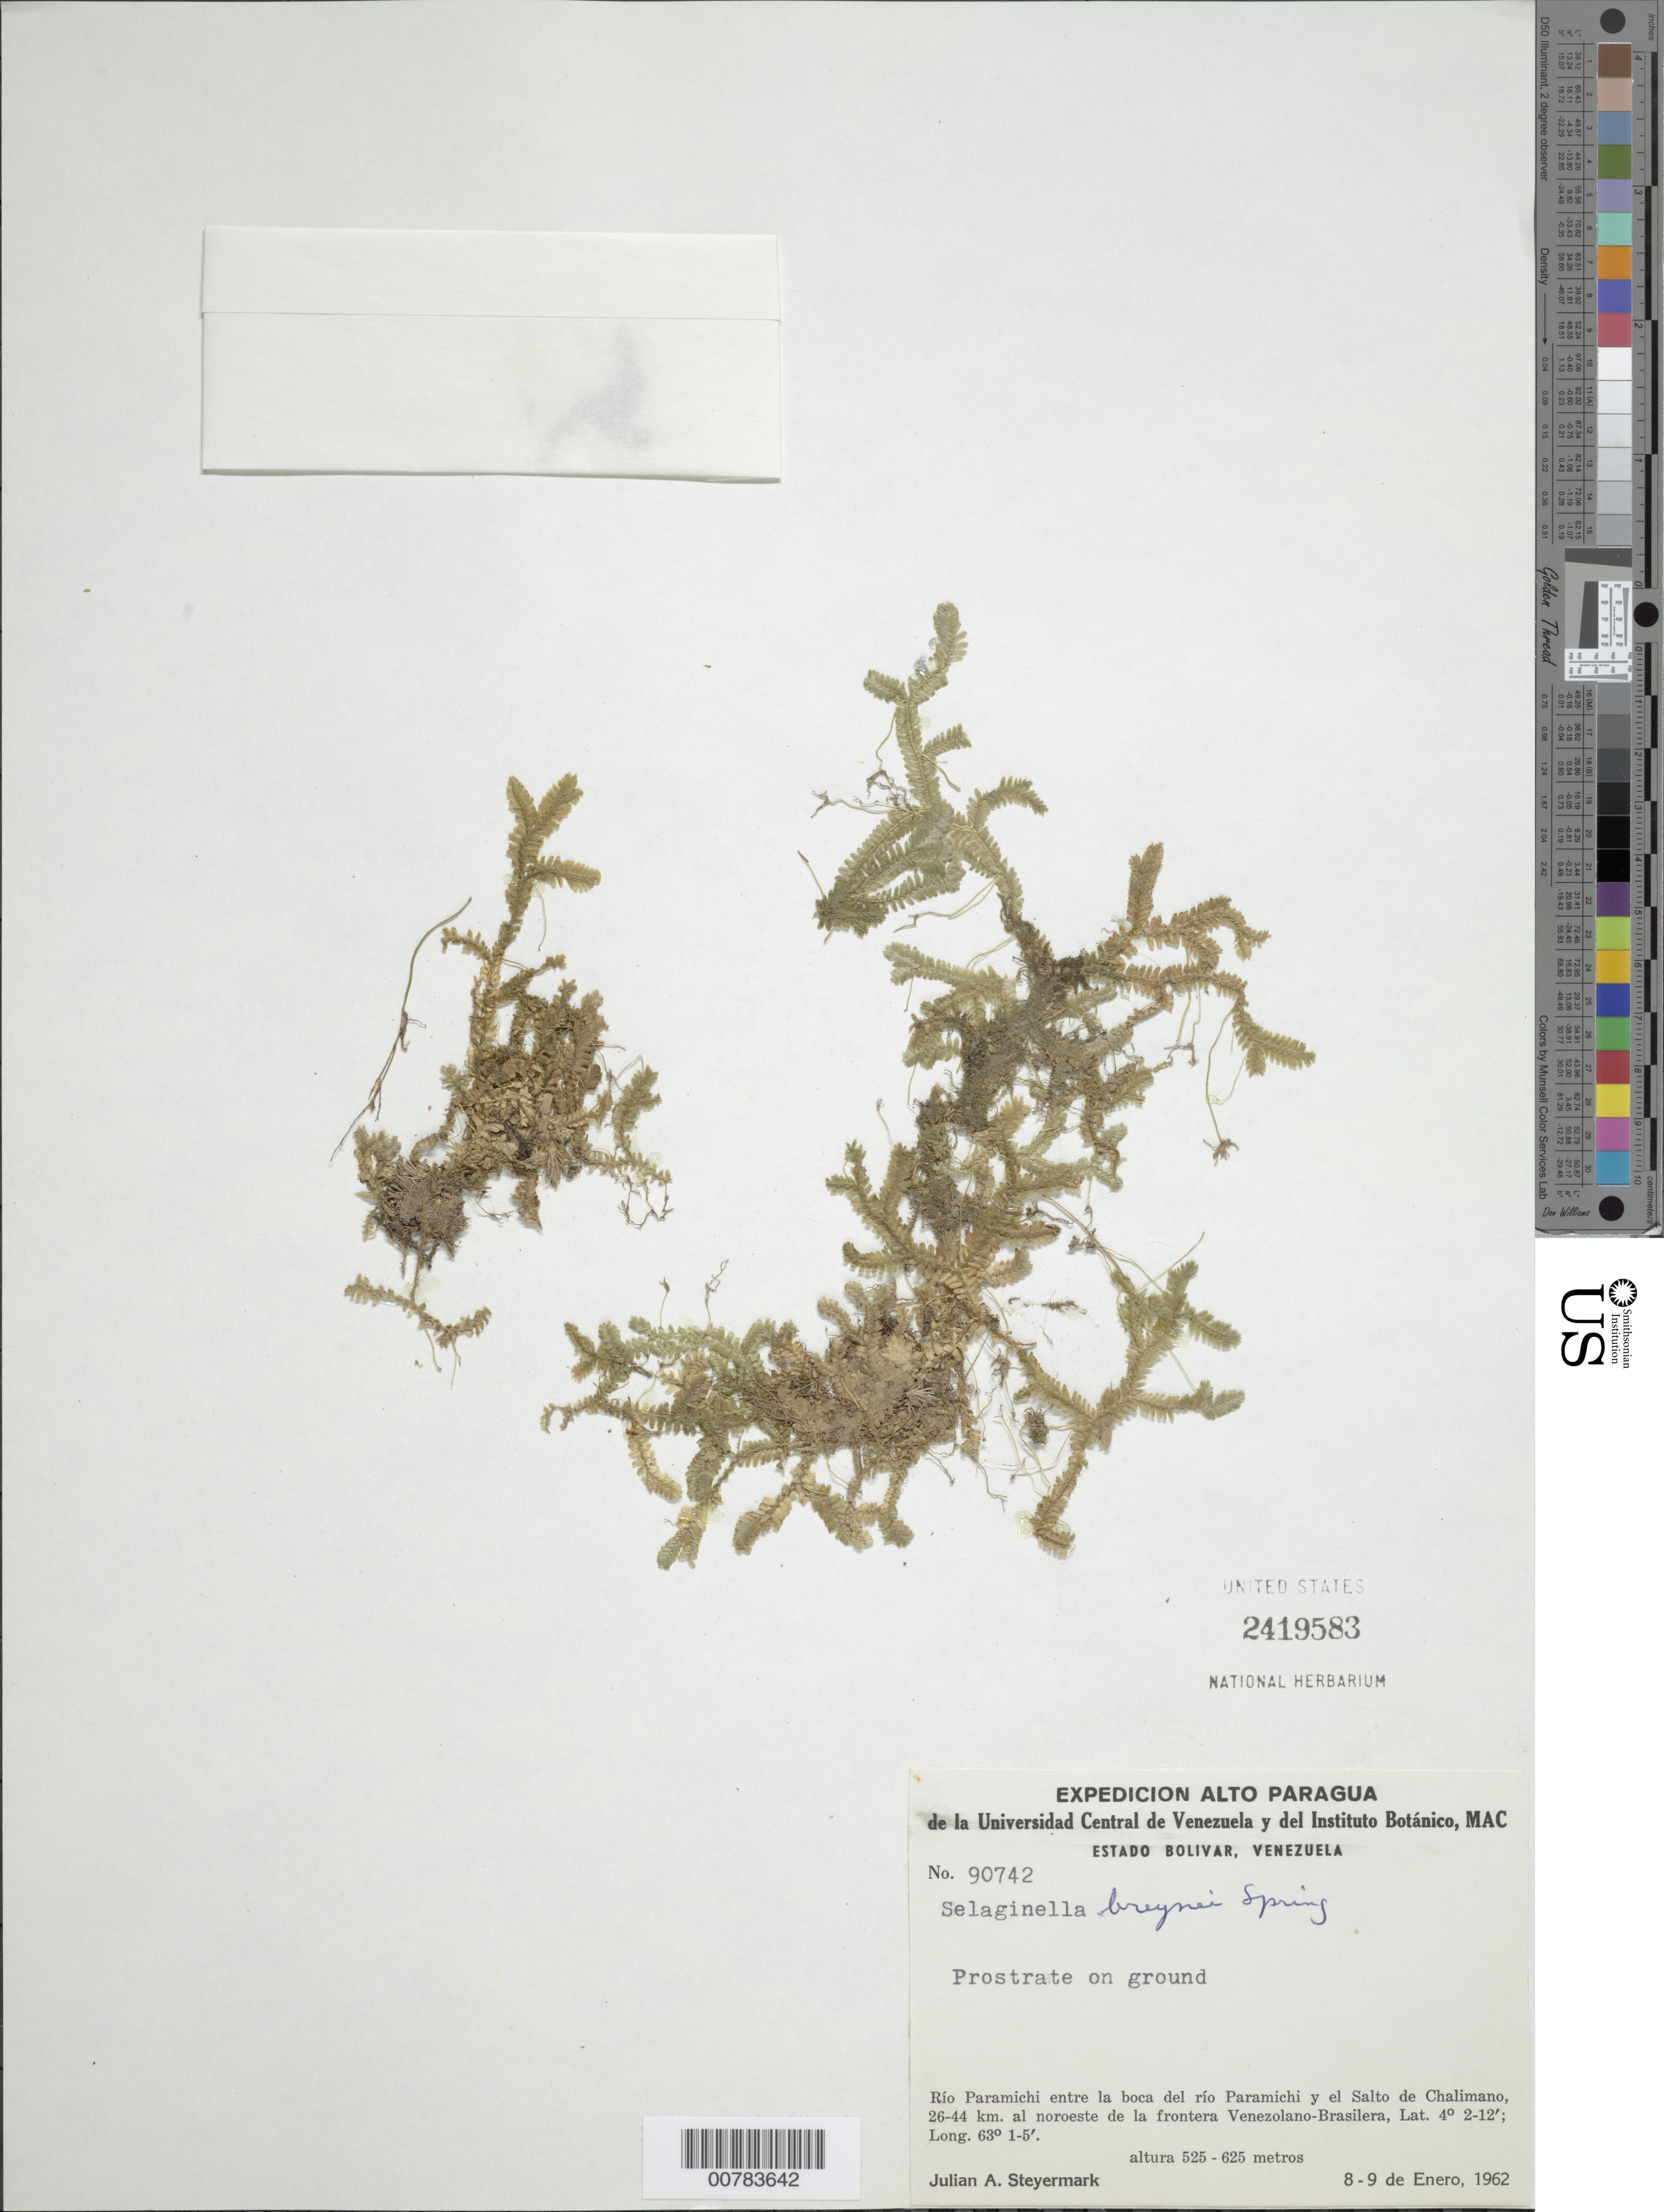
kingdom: Plantae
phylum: Tracheophyta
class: Lycopodiopsida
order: Selaginellales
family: Selaginellaceae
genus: Selaginella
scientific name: Selaginella breynii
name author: Spring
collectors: J. Steyermark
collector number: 90742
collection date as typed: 8-Jan-62 to 9-Jan-62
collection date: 1962-01-08/1962-01-09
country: Venezuela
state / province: Bolívar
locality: Río Paramichi entre la boca del río Paramichi y el Salto de Chalimano, 26-44 NE de la Venezuela-Brazil border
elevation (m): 525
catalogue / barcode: US 2419583